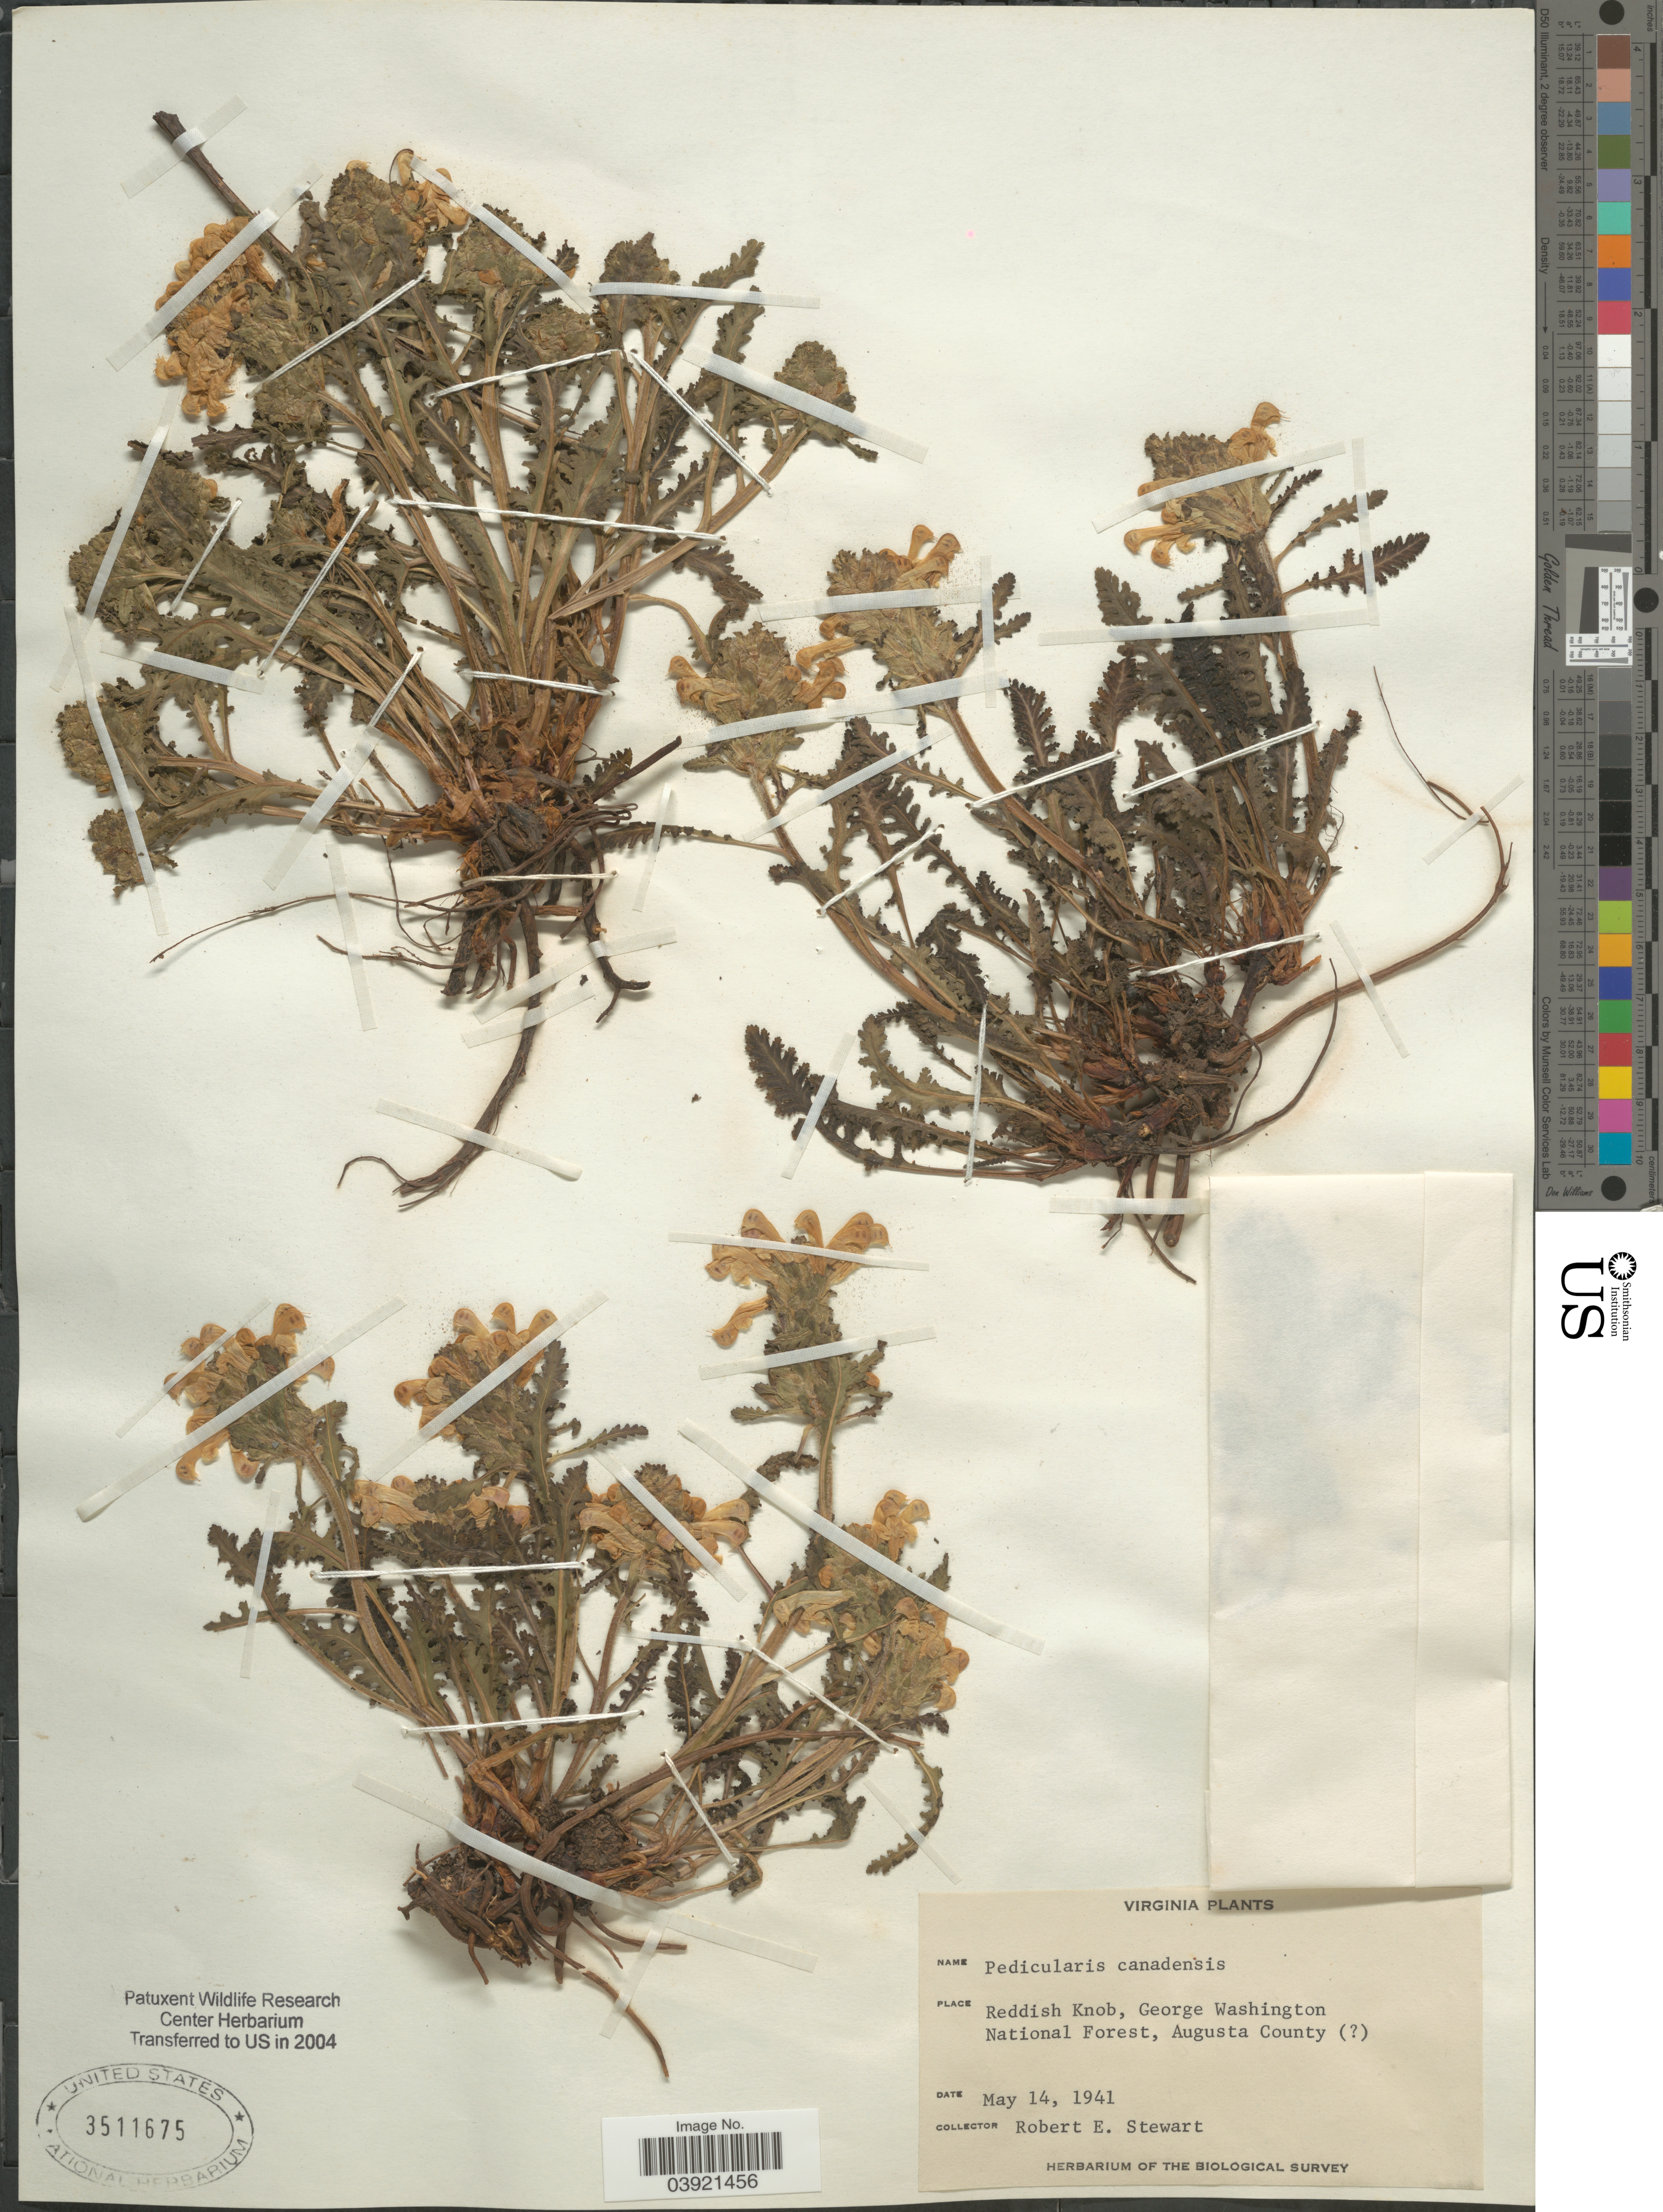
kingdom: Plantae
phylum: Tracheophyta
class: Magnoliopsida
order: Lamiales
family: Orobanchaceae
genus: Pedicularis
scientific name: Pedicularis canadensis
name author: L.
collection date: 1941-05-14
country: United States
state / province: Virginia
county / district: Augusta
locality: Reddish Knob, George Washington National Forest, Augusta County.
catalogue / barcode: US 3511675